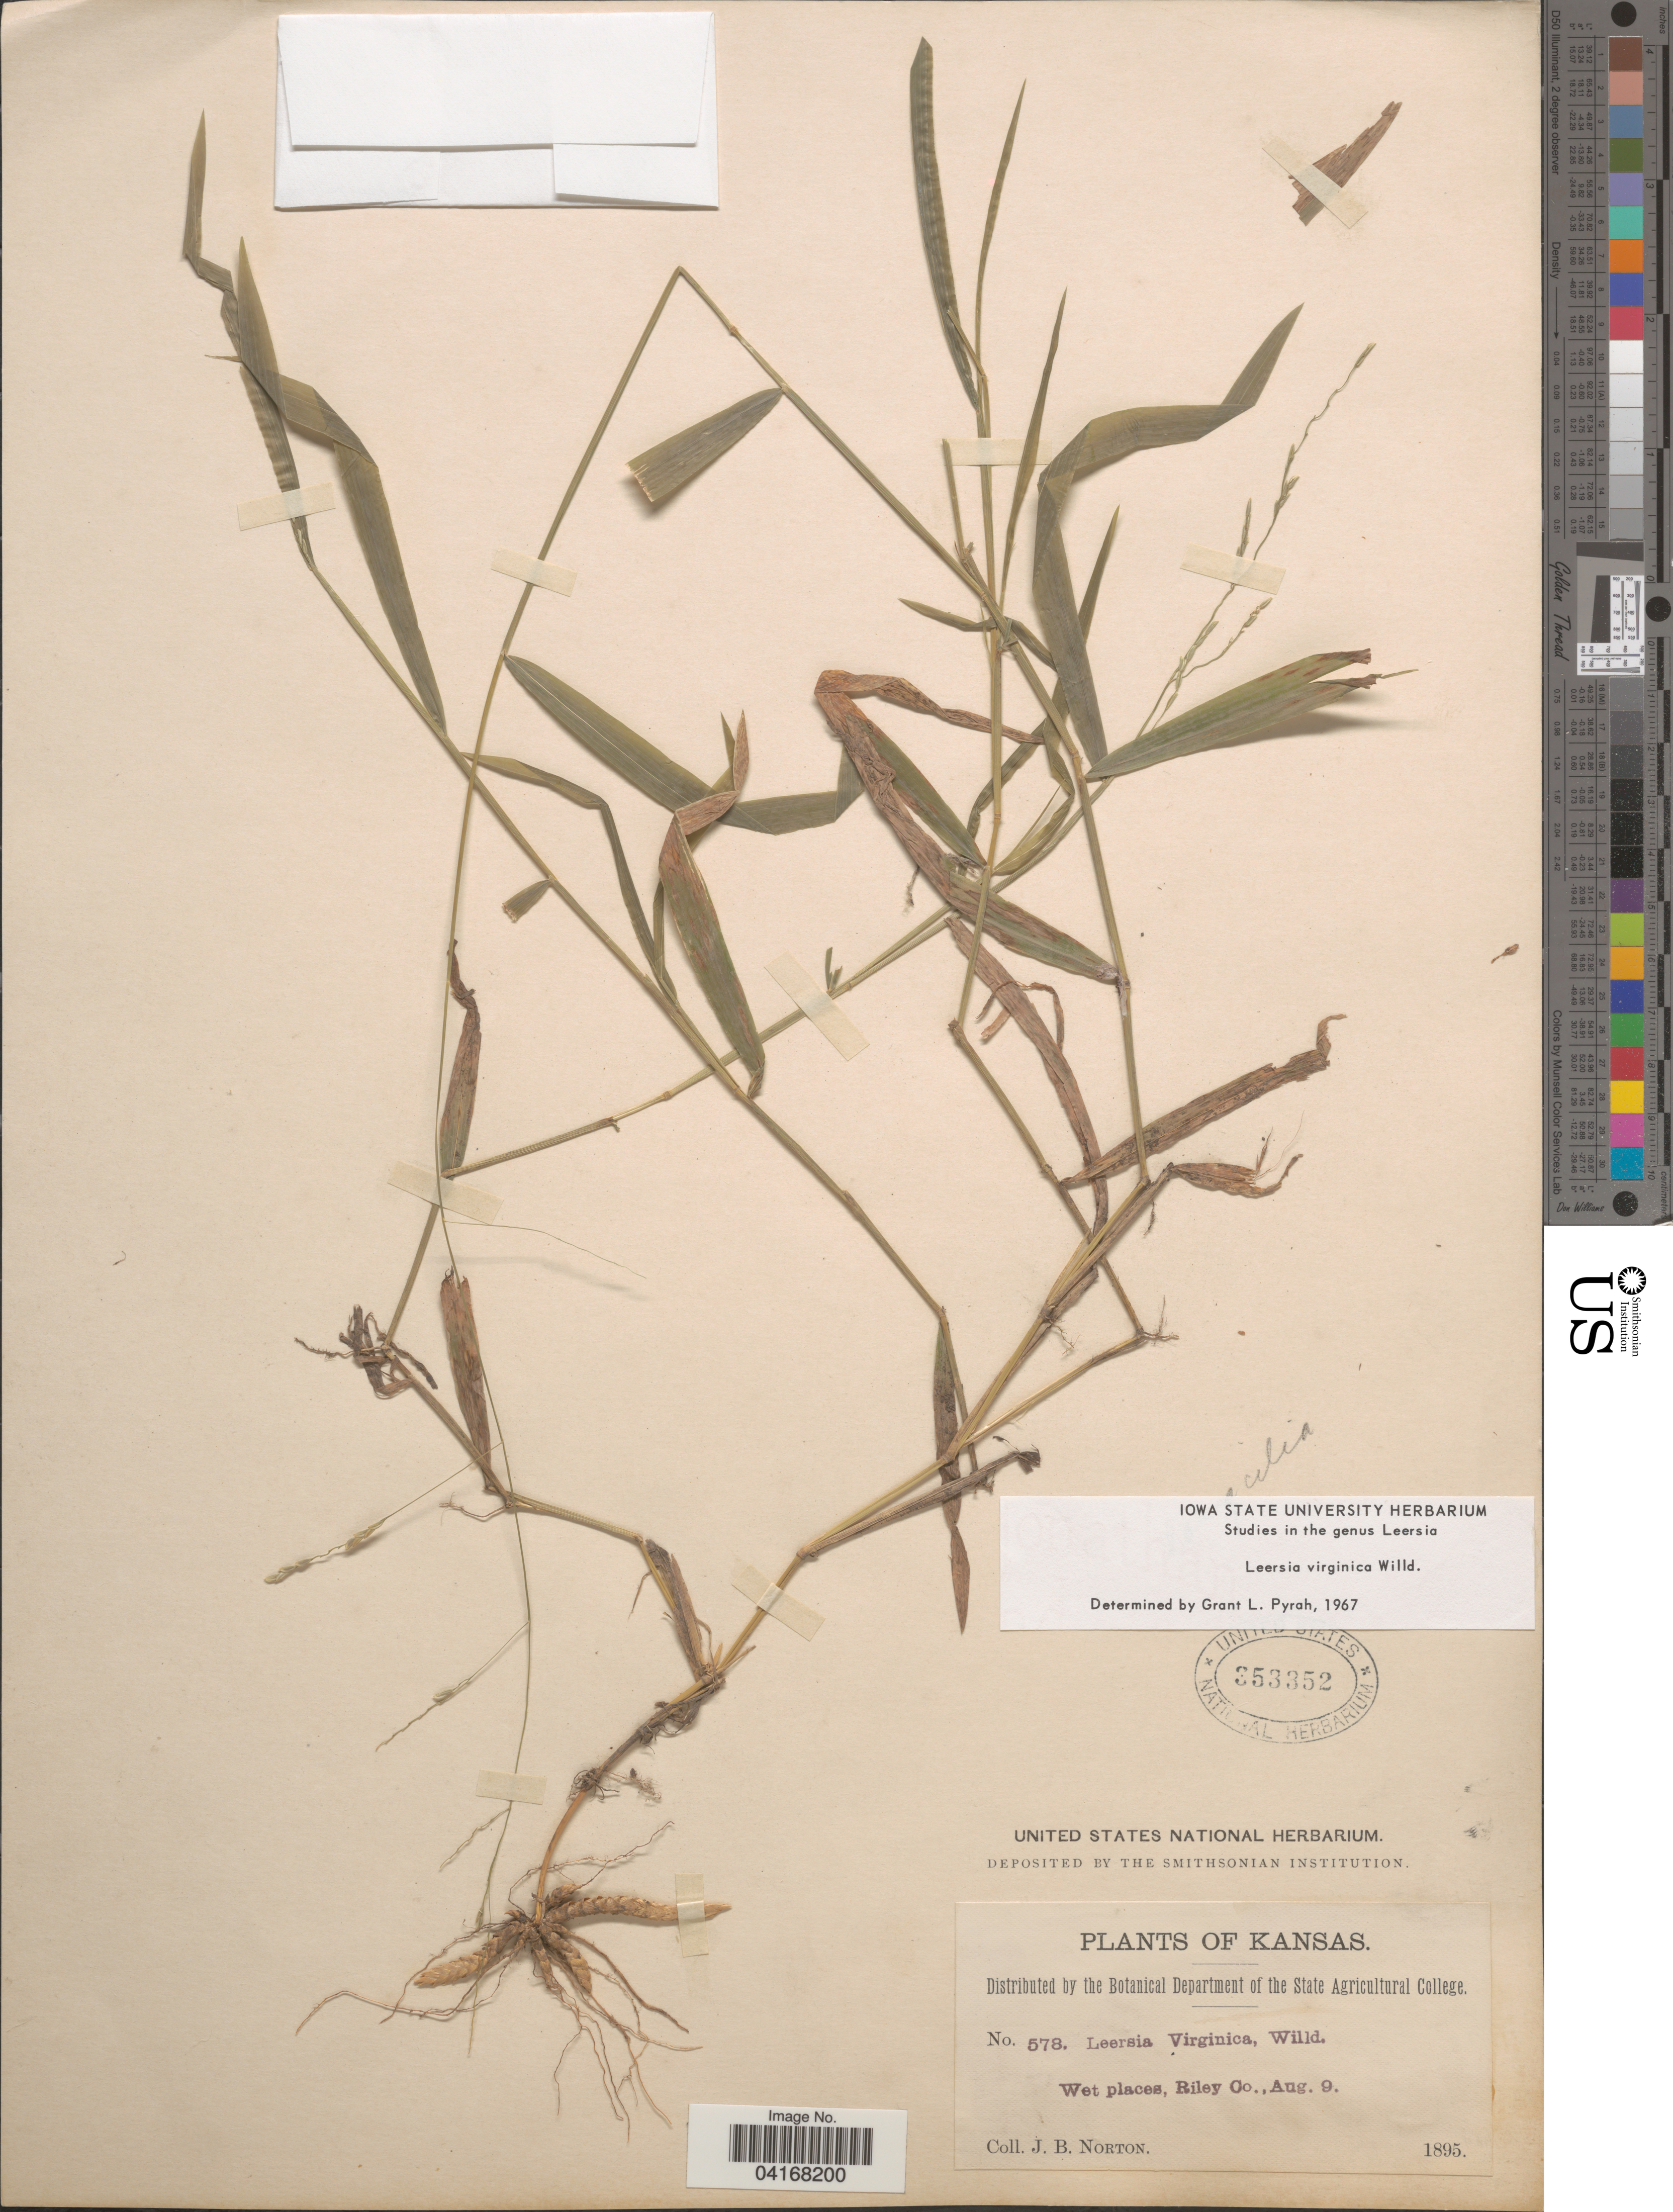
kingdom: Plantae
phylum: Tracheophyta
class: Liliopsida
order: Poales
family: Poaceae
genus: Leersia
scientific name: Leersia virginica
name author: Willd.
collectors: J. B. Norton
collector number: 578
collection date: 1895-08-09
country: United States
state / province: Kansas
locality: Riley Co.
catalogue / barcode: US 353352